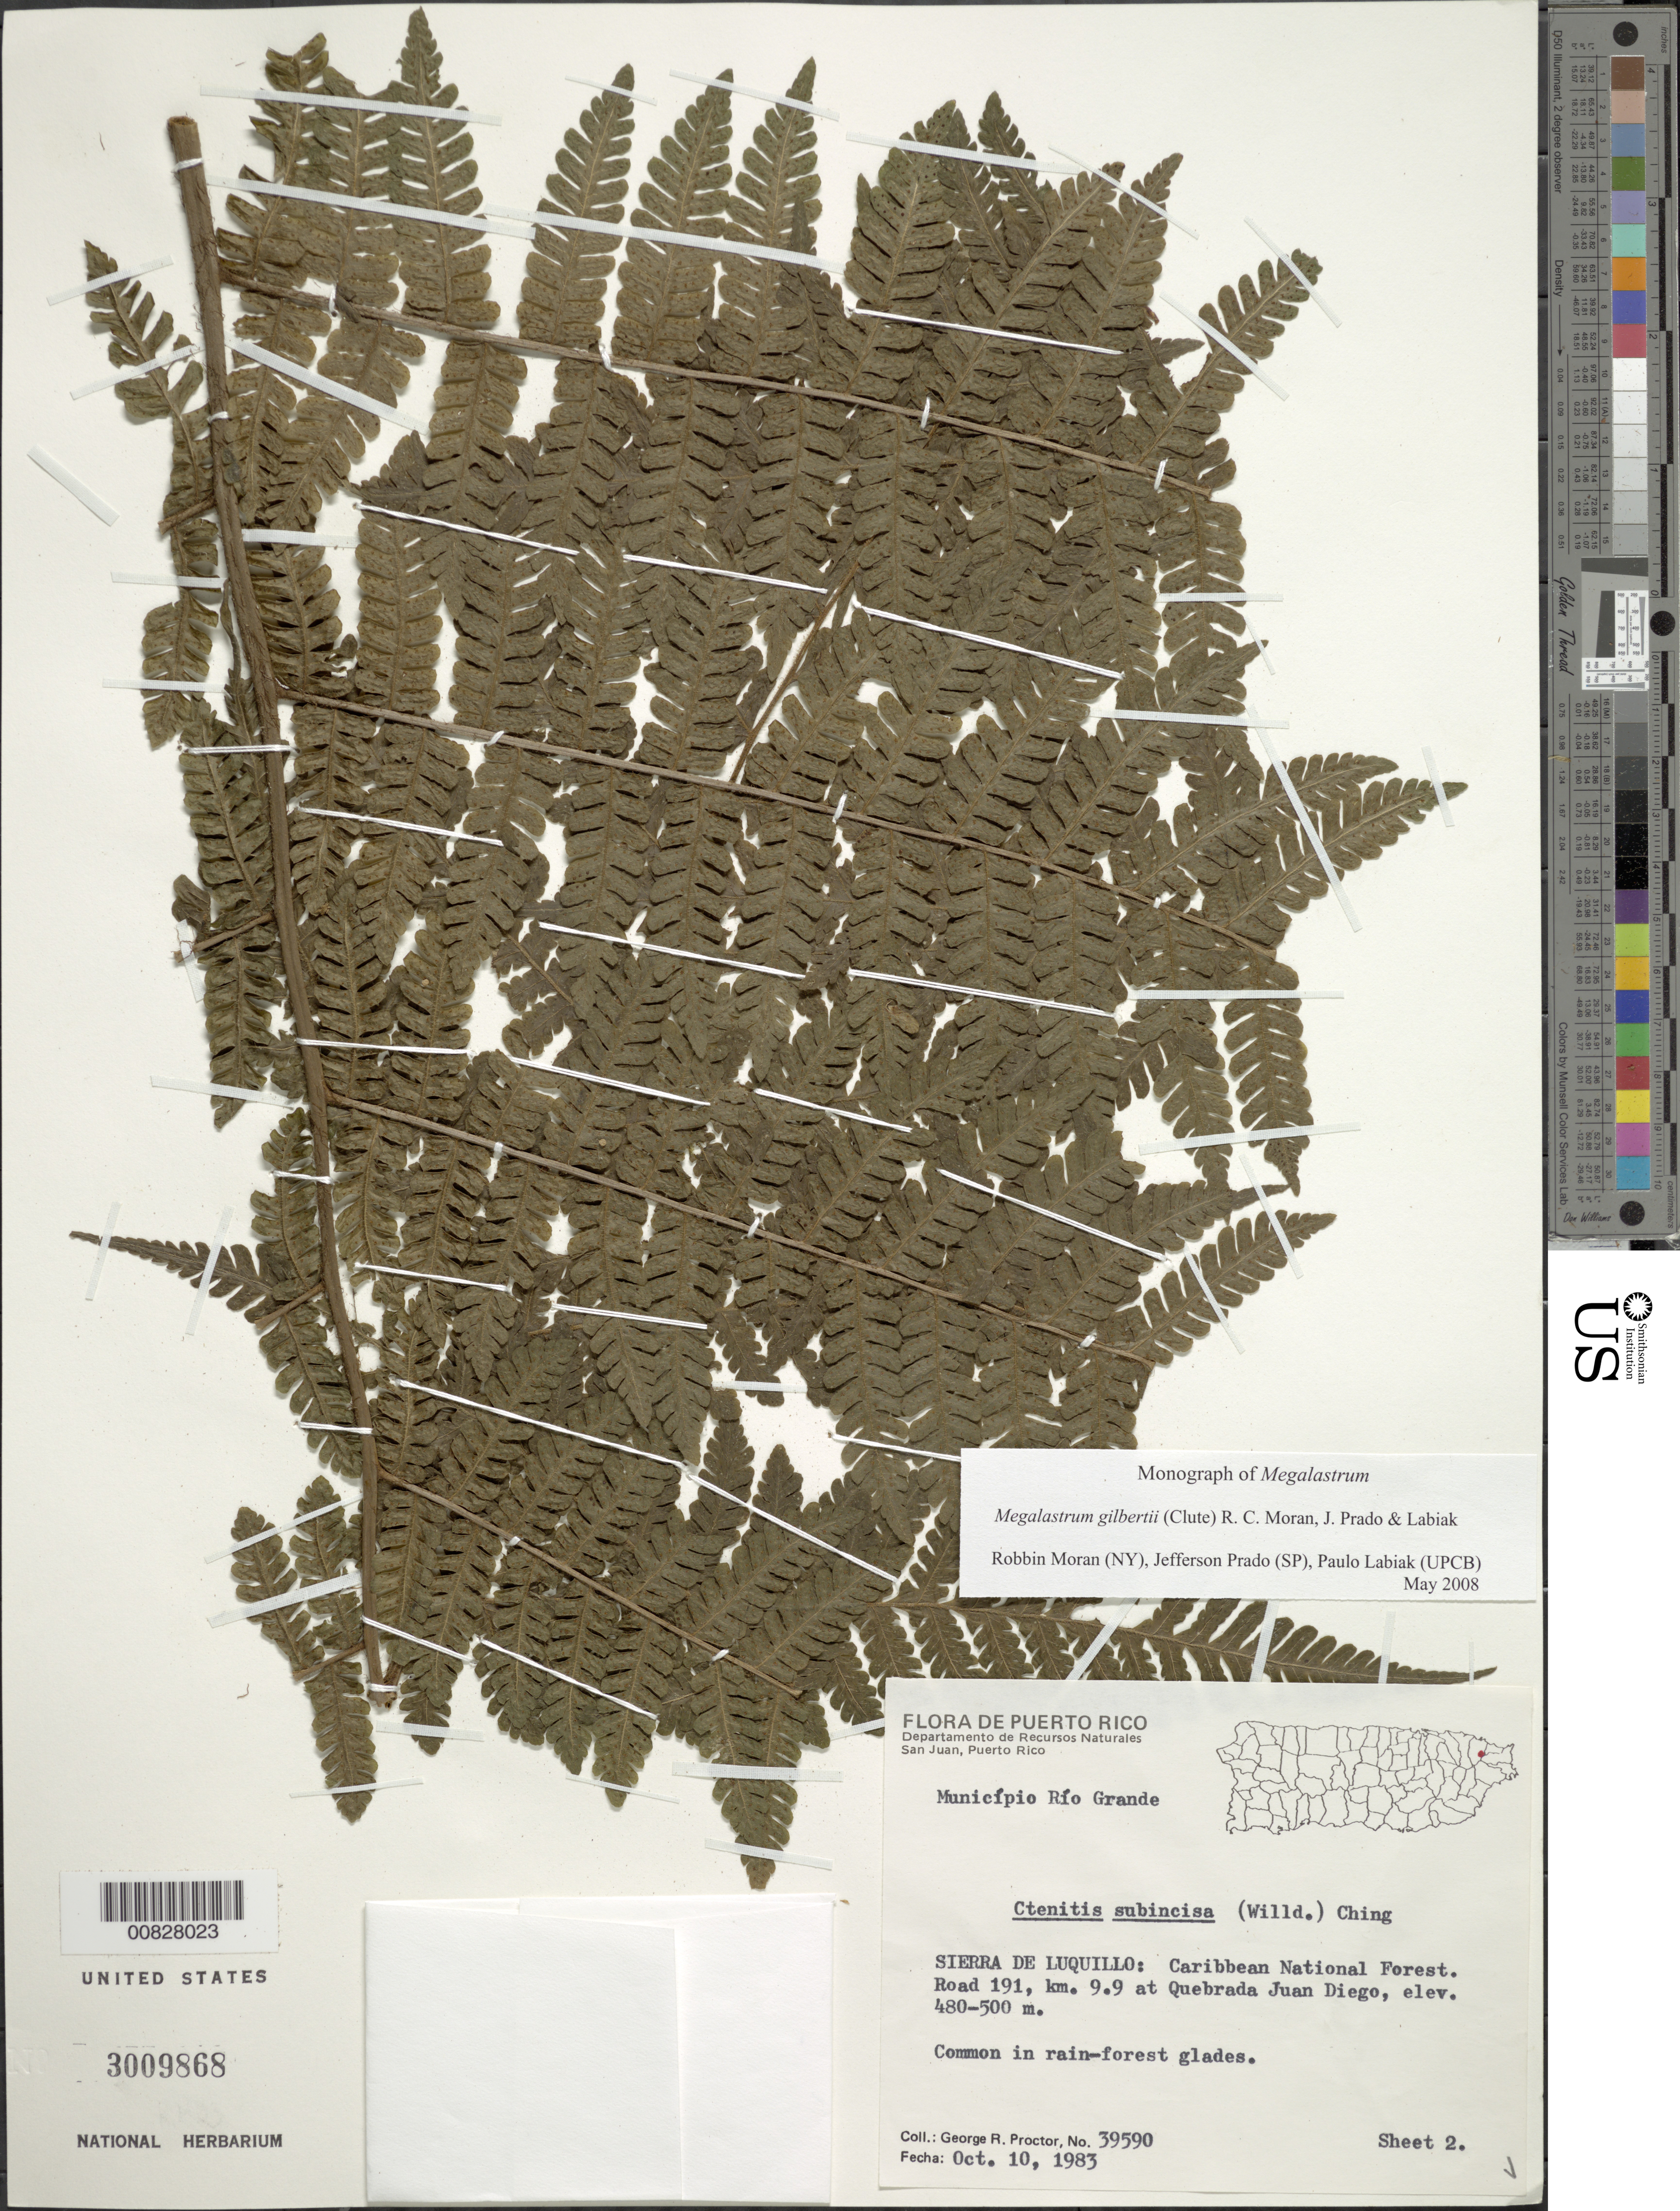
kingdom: Plantae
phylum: Tracheophyta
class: Polypodiopsida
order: Polypodiales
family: Dryopteridaceae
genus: Megalastrum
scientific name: Megalastrum gilbertii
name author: (Clute) R.C. Moran et al.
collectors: G. R. Proctor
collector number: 39590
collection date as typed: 10 Oct 1983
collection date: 1983-10-10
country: Puerto Rico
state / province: Río Grande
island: Puerto Rico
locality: Mun. Río Grande, Sierra de Luquillo, Caribbean National Forest, Road 191, km 9.9, Quebrada Juan Diego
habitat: Rainforest glades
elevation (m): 480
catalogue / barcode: US 3009868